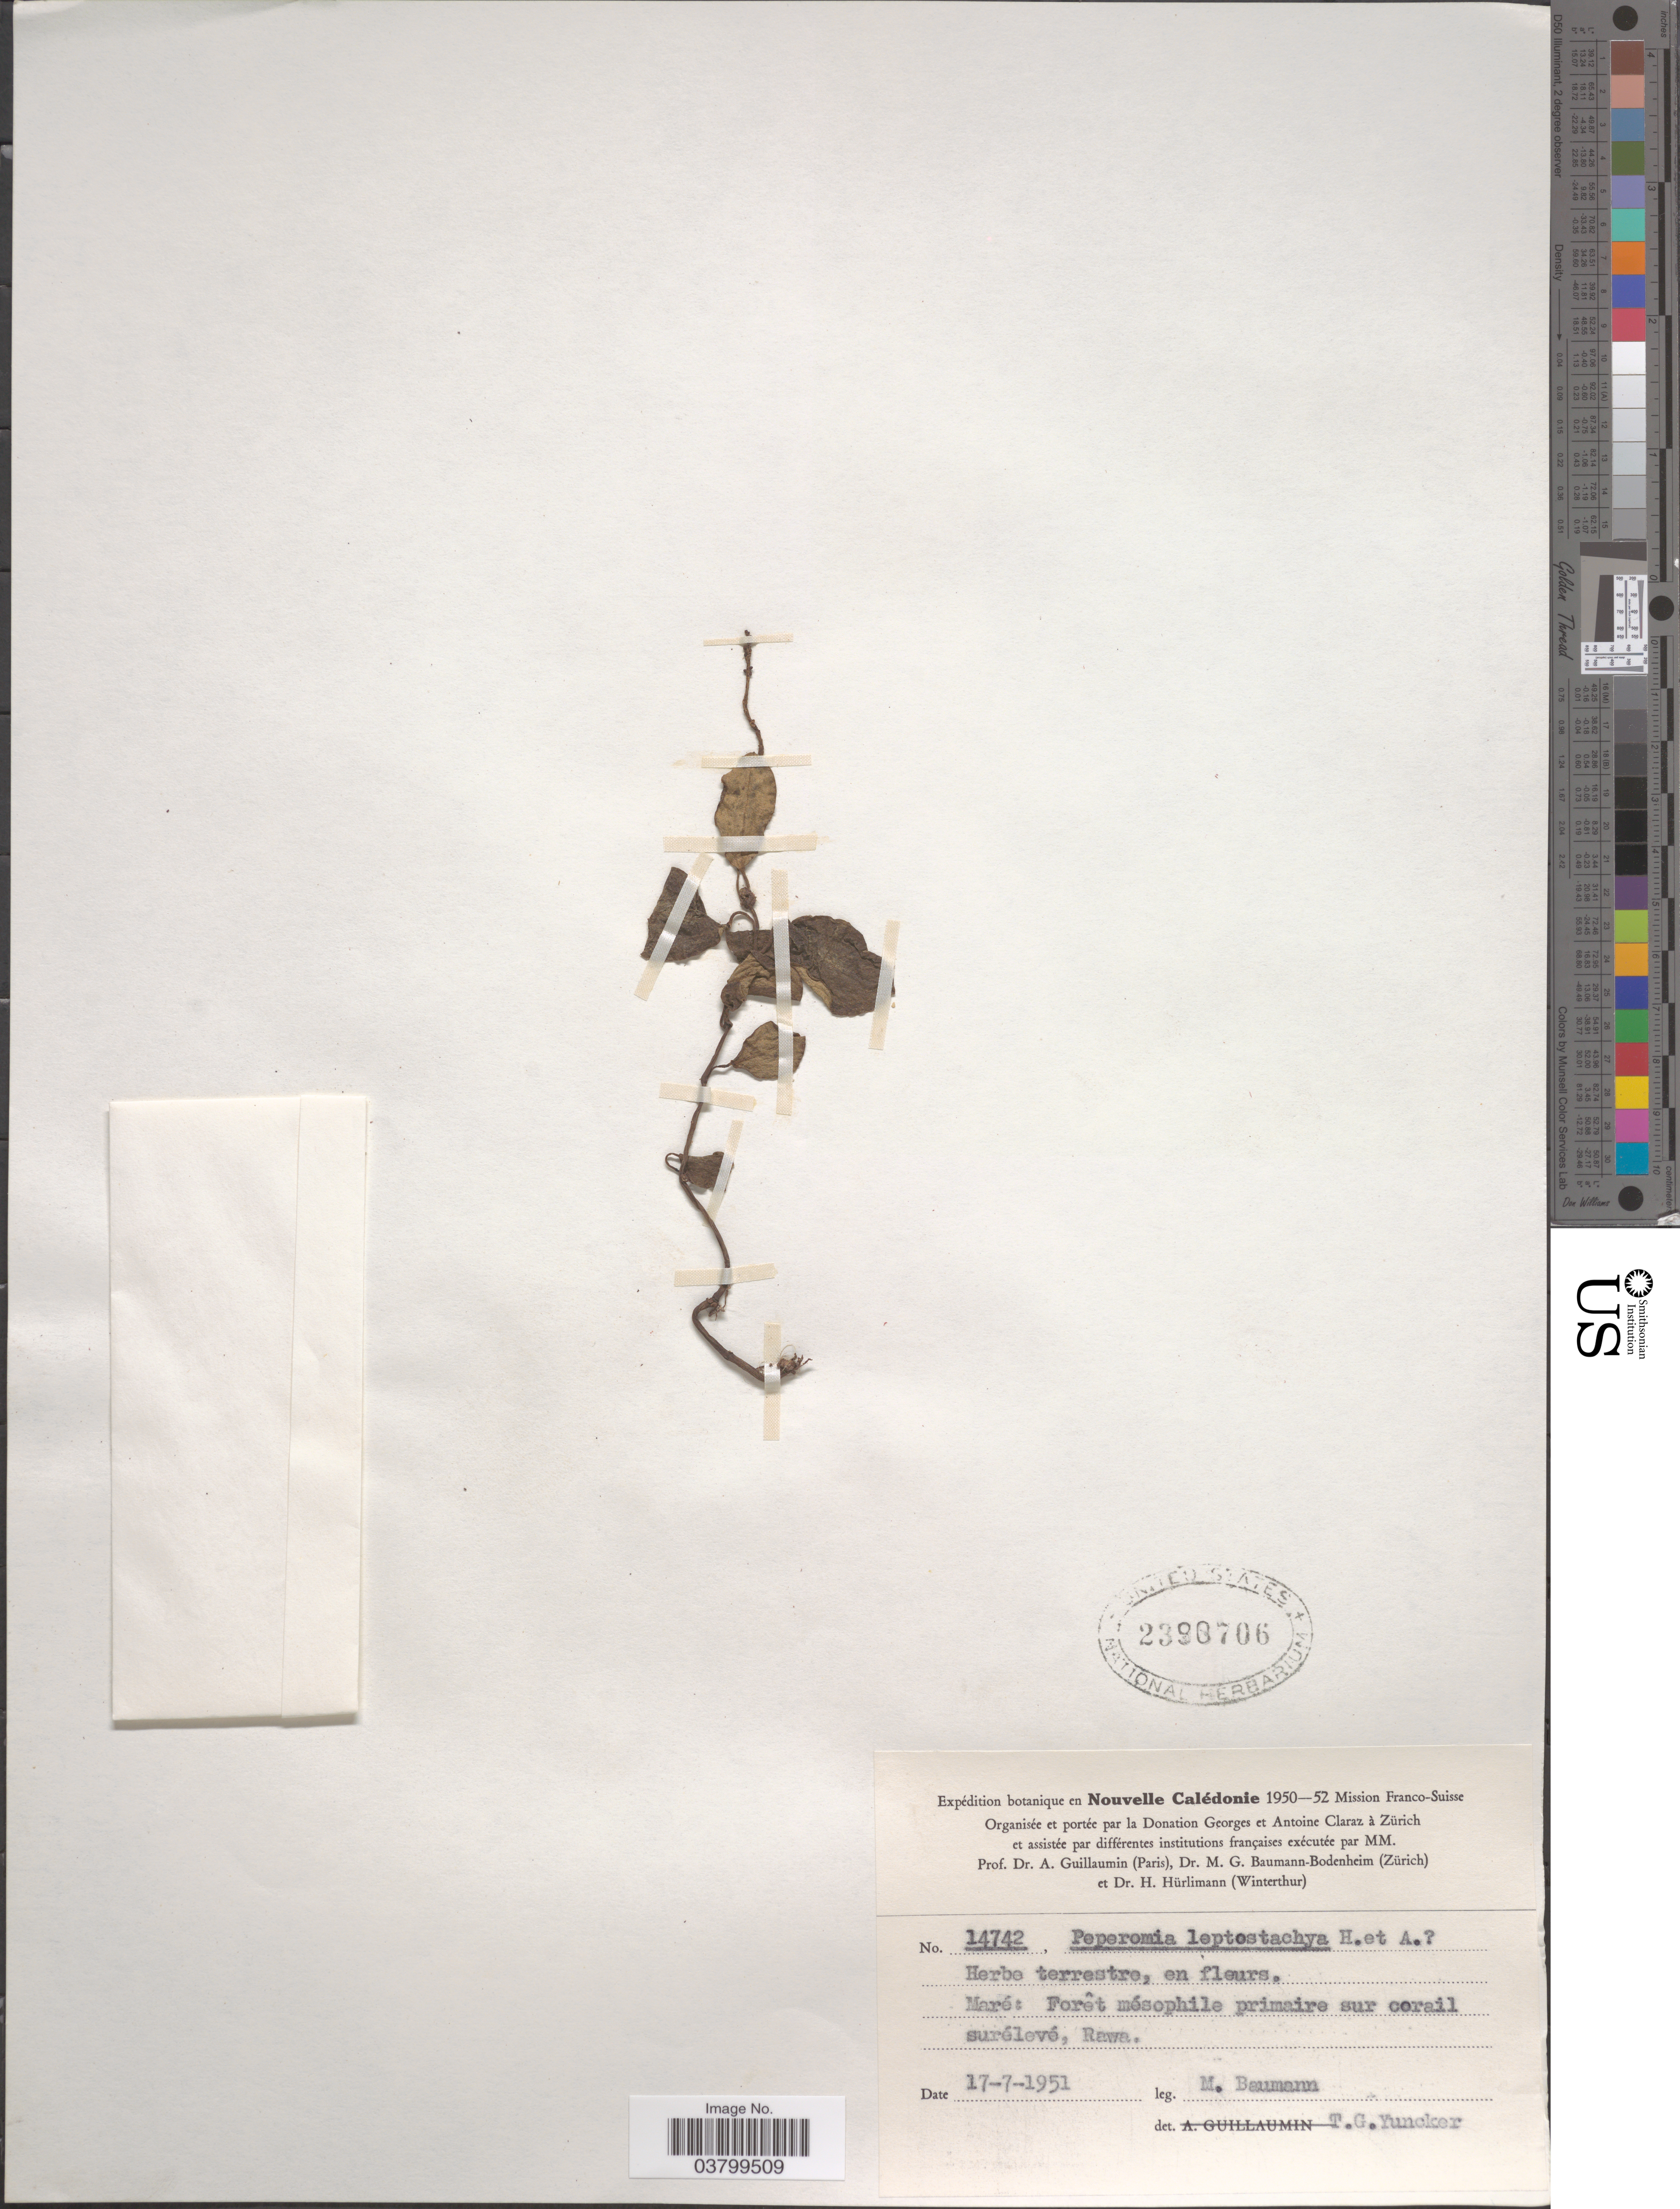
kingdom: Plantae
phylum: Tracheophyta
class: Magnoliopsida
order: Piperales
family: Piperaceae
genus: Peperomia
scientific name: Peperomia leptostachya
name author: Hook. & Arn.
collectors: M. Baumann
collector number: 14742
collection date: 1951-07-17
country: New Caledonia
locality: Nouvelle Calédonie: Maré: Forêt mésophile primaire sur corail surélevé, Rawa.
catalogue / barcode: US 2390706